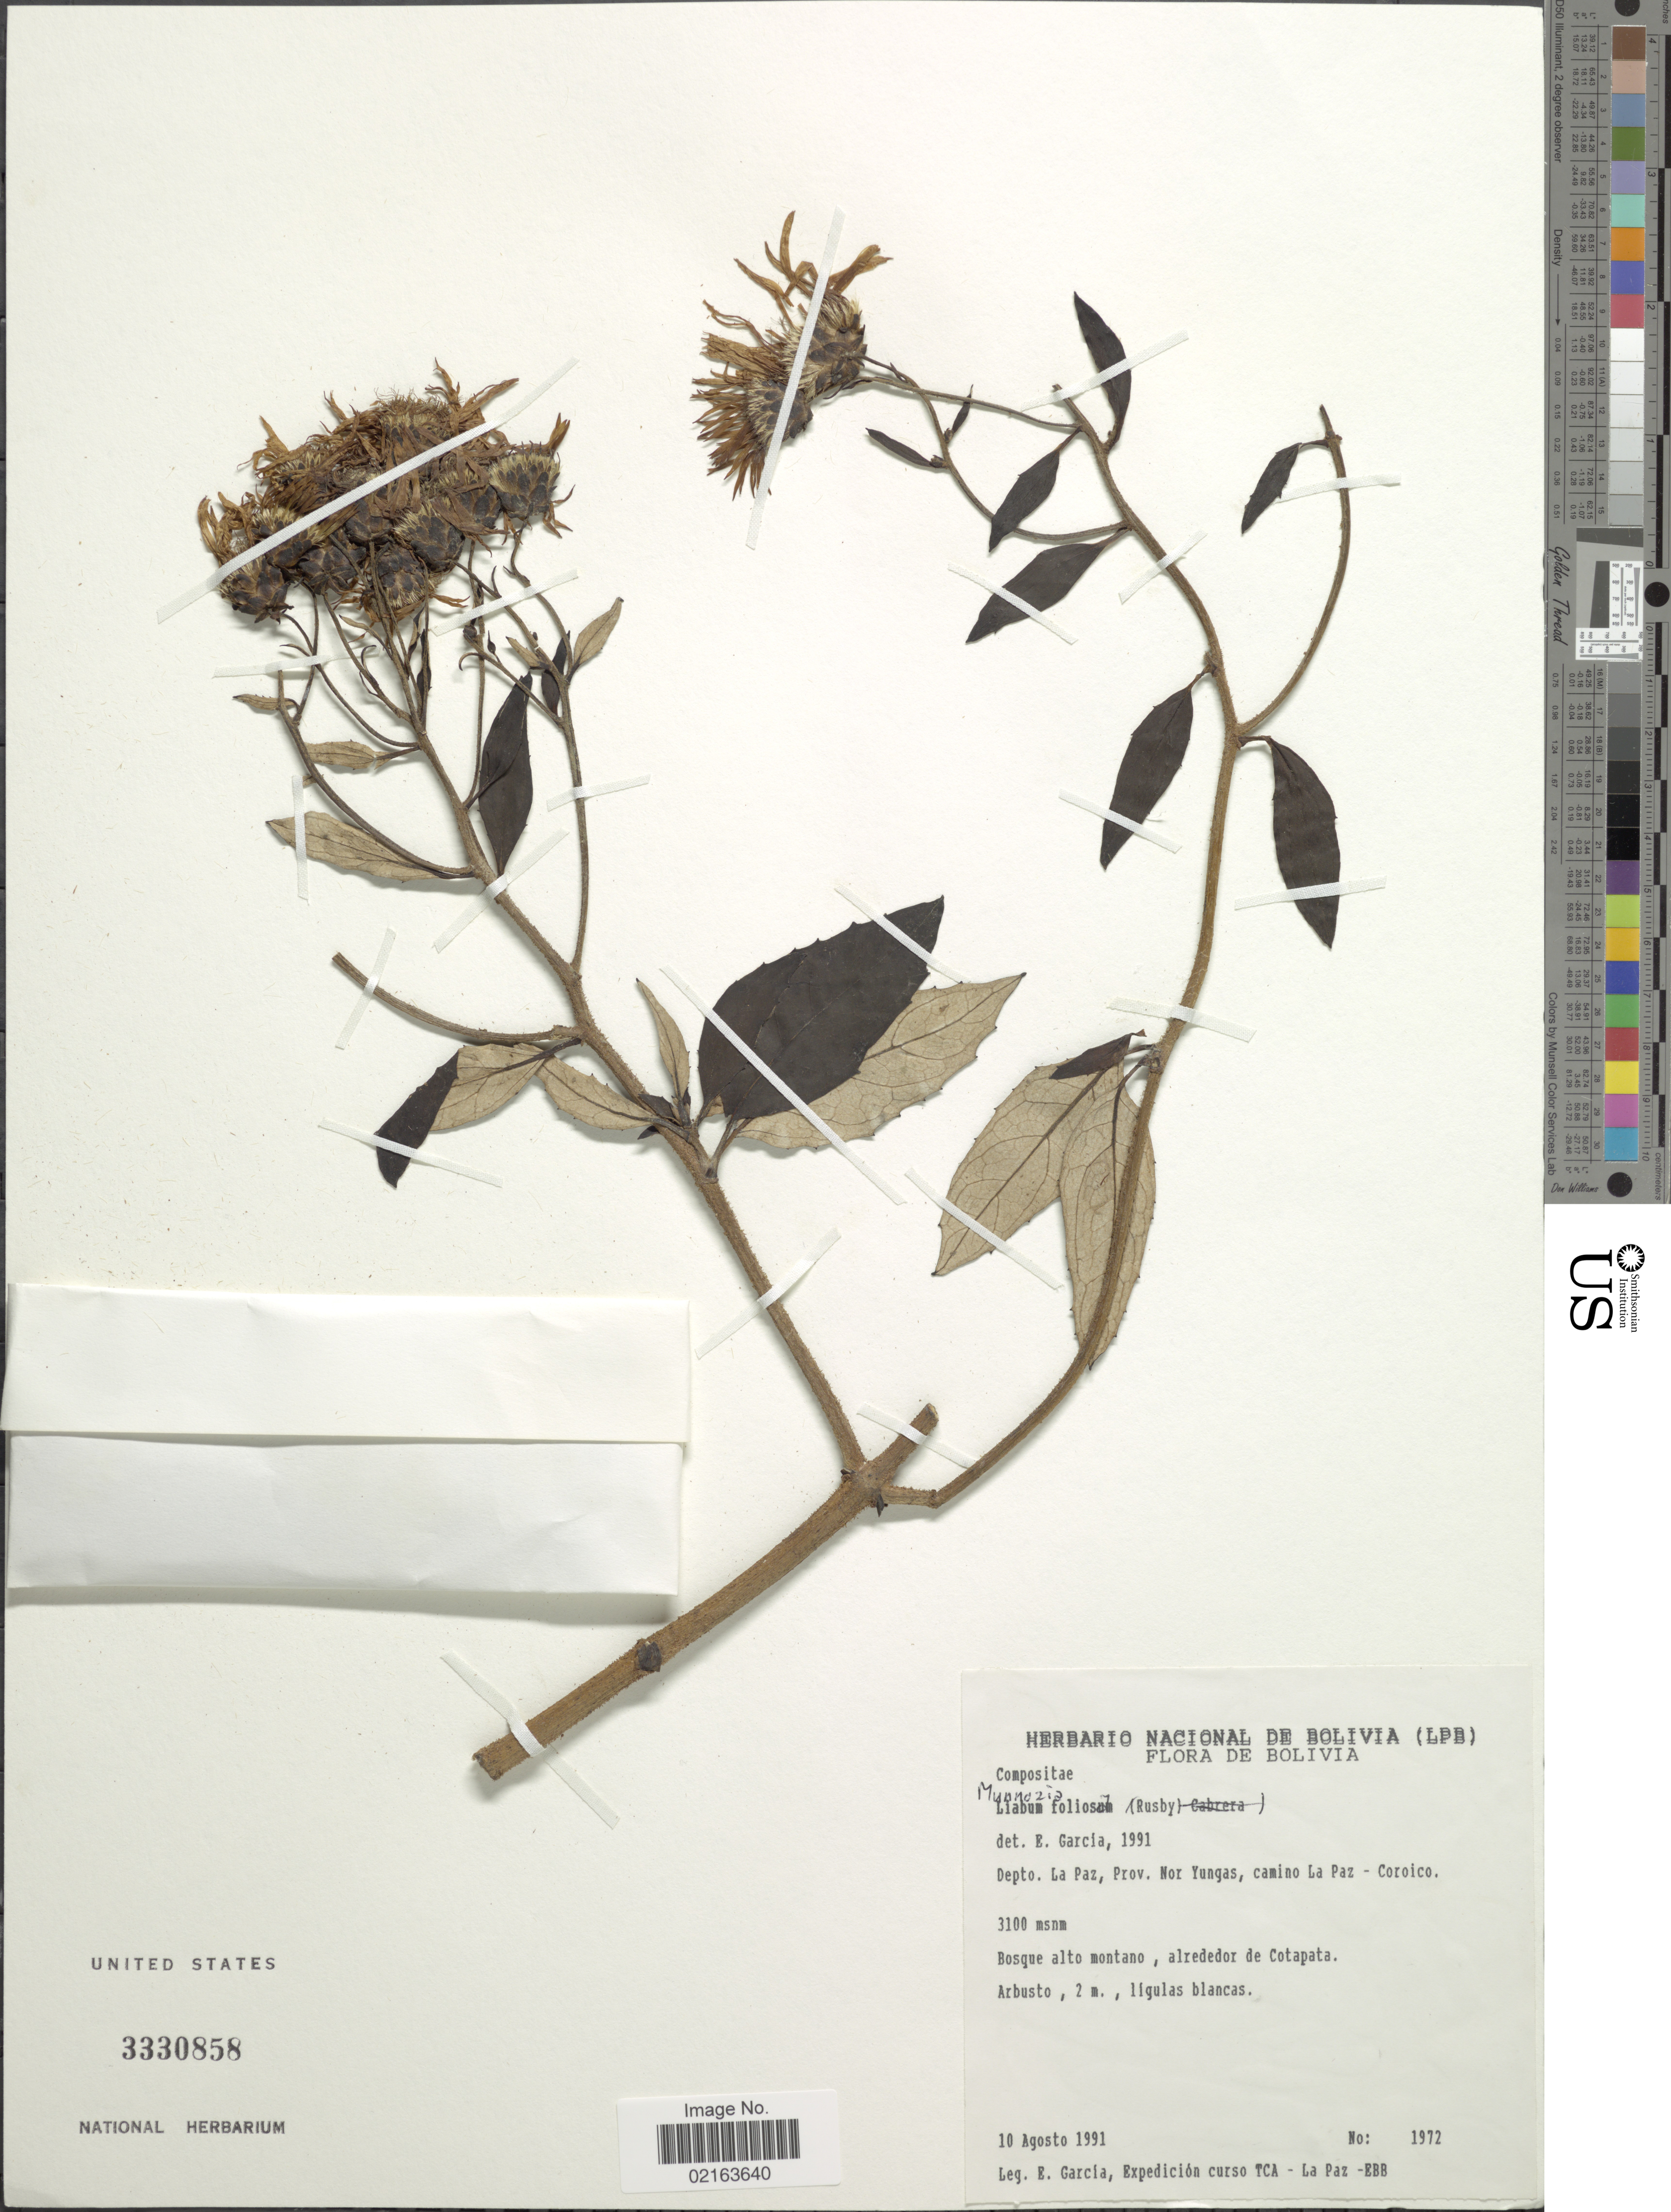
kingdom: Plantae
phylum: Tracheophyta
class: Magnoliopsida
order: Asterales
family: Asteraceae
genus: Munnozia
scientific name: Munnozia foliosa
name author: Rusby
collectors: E. Garcia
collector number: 1972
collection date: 1991-08-10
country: Bolivia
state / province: La Paz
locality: Depto. La paz, Prov. Nor Yungas, camino La Paz - Coroico.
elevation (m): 3100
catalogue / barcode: US 3330858